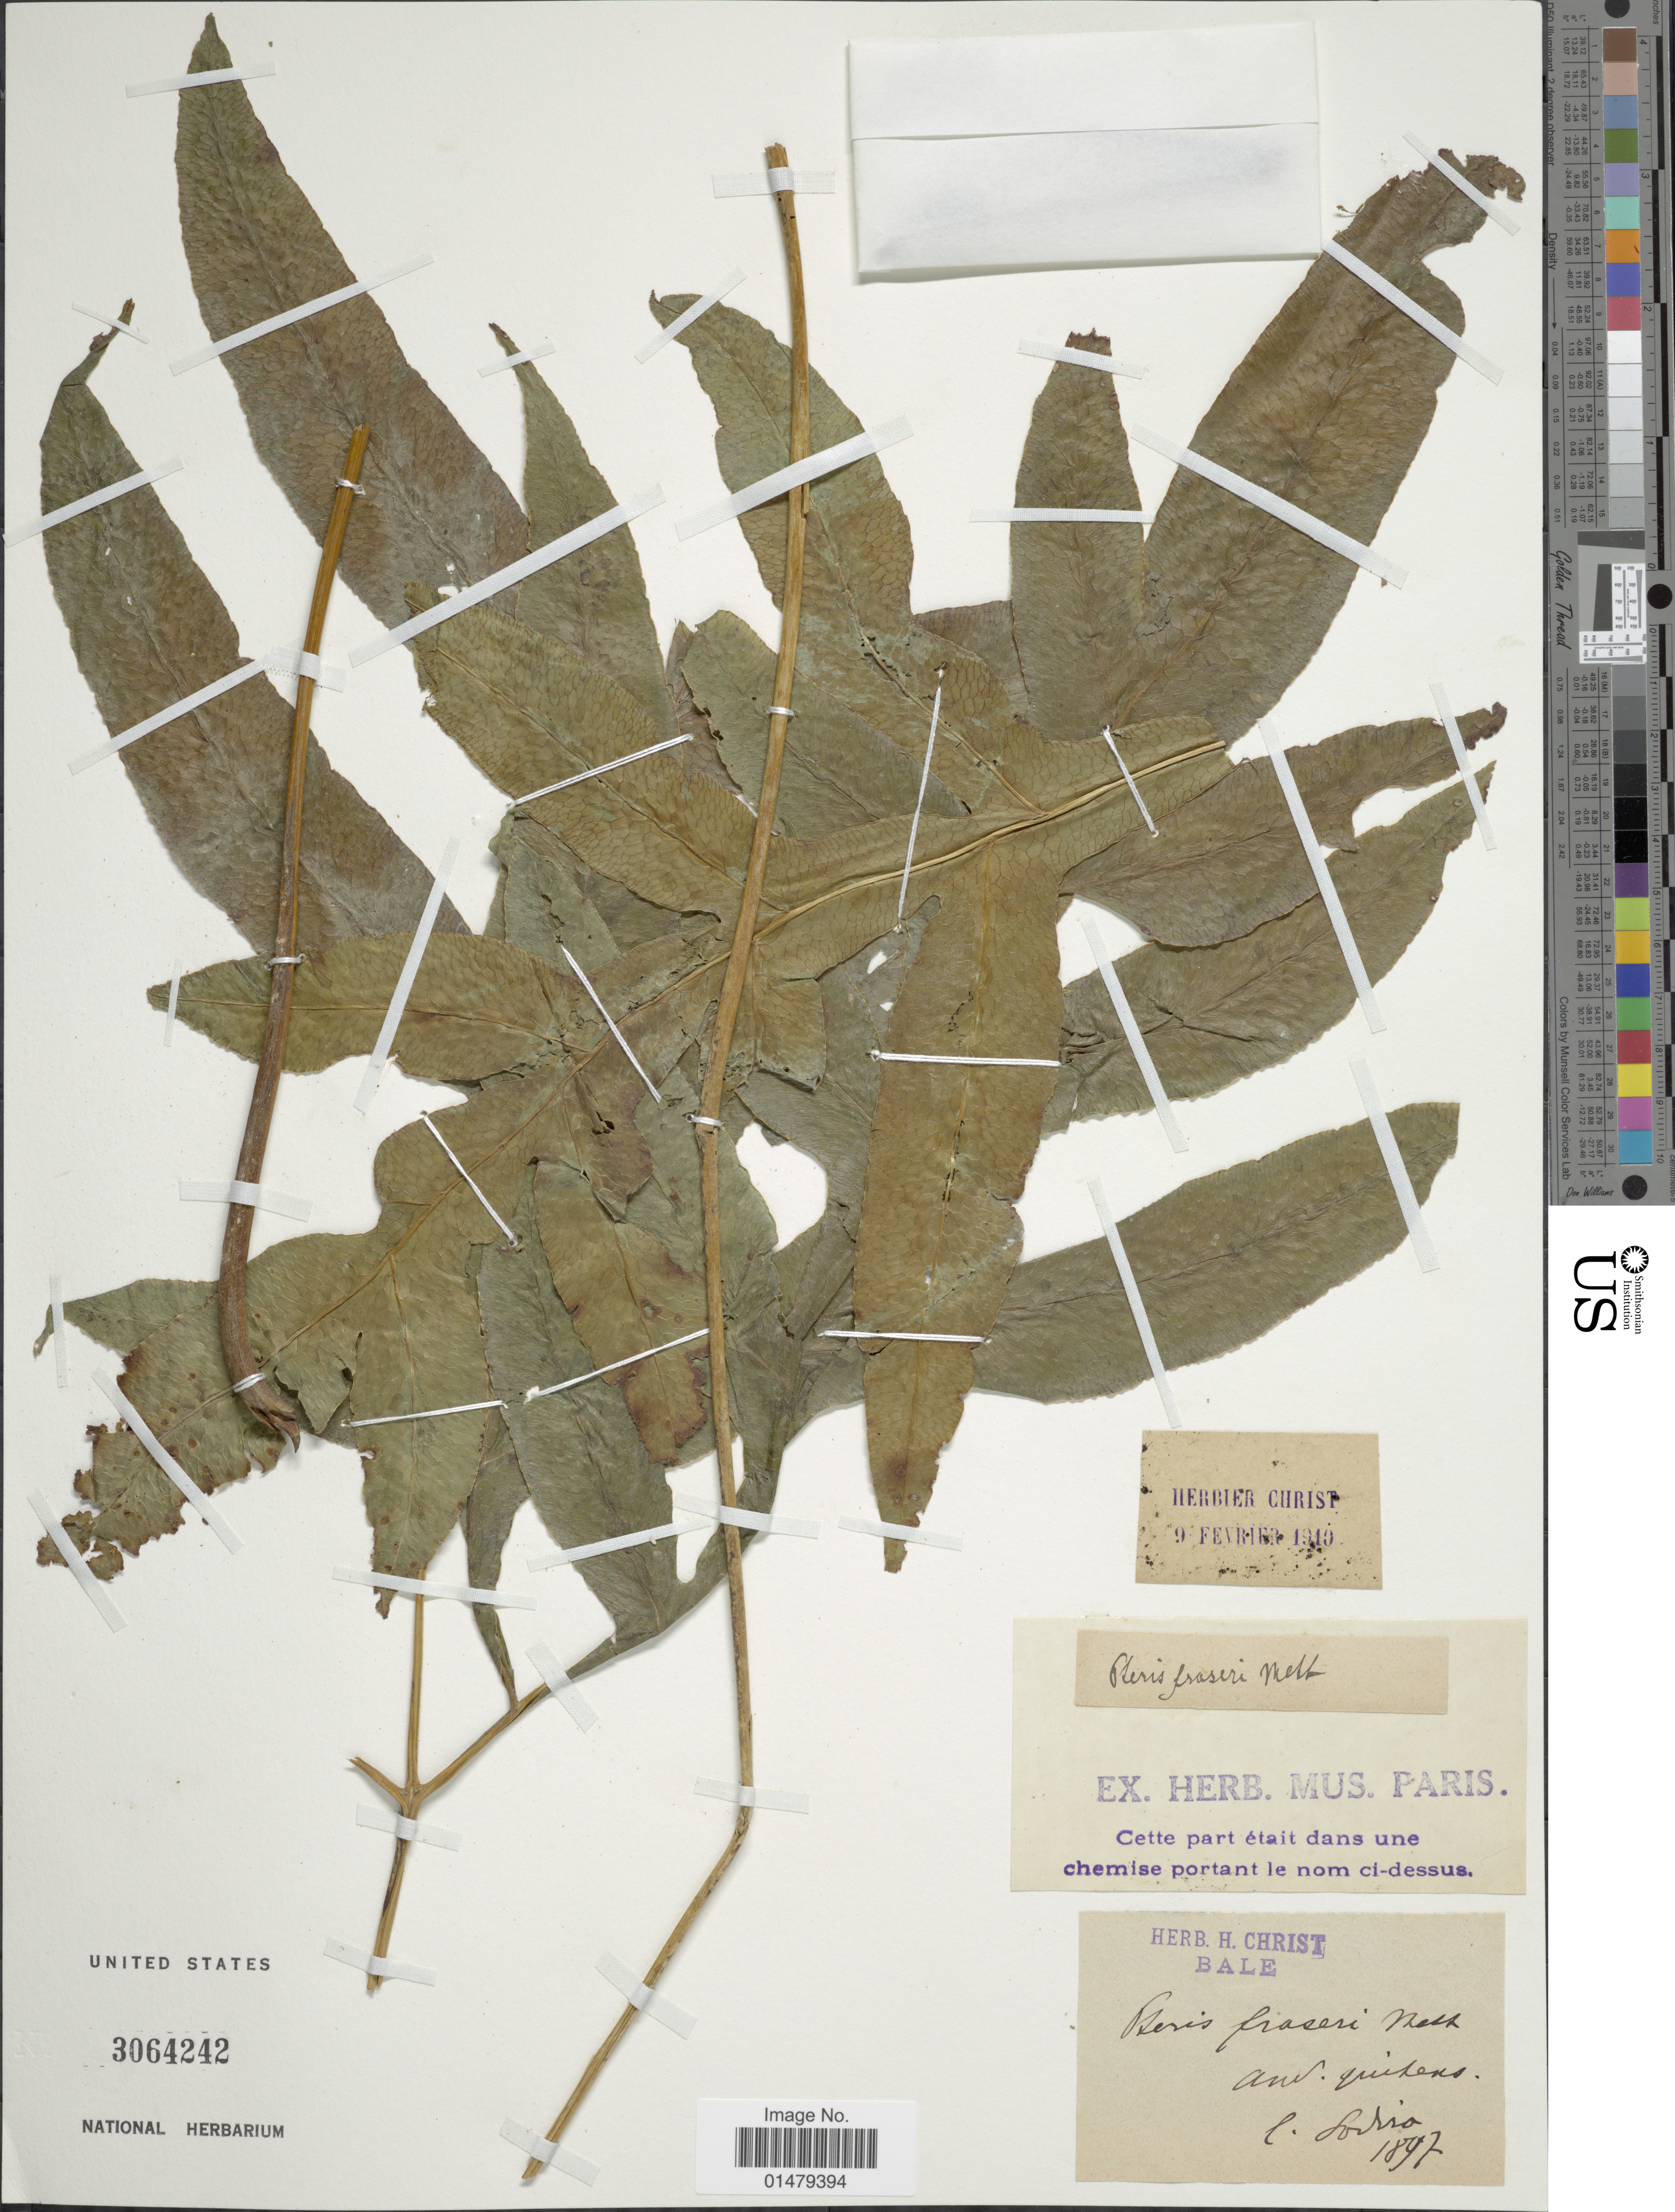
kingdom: Plantae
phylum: Tracheophyta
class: Polypodiopsida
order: Polypodiales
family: Pteridaceae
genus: Pteris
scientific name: Pteris fraseri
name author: Mett. ex Kuhn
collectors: Sodiro, --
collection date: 1897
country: Ecuador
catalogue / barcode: US 3064242